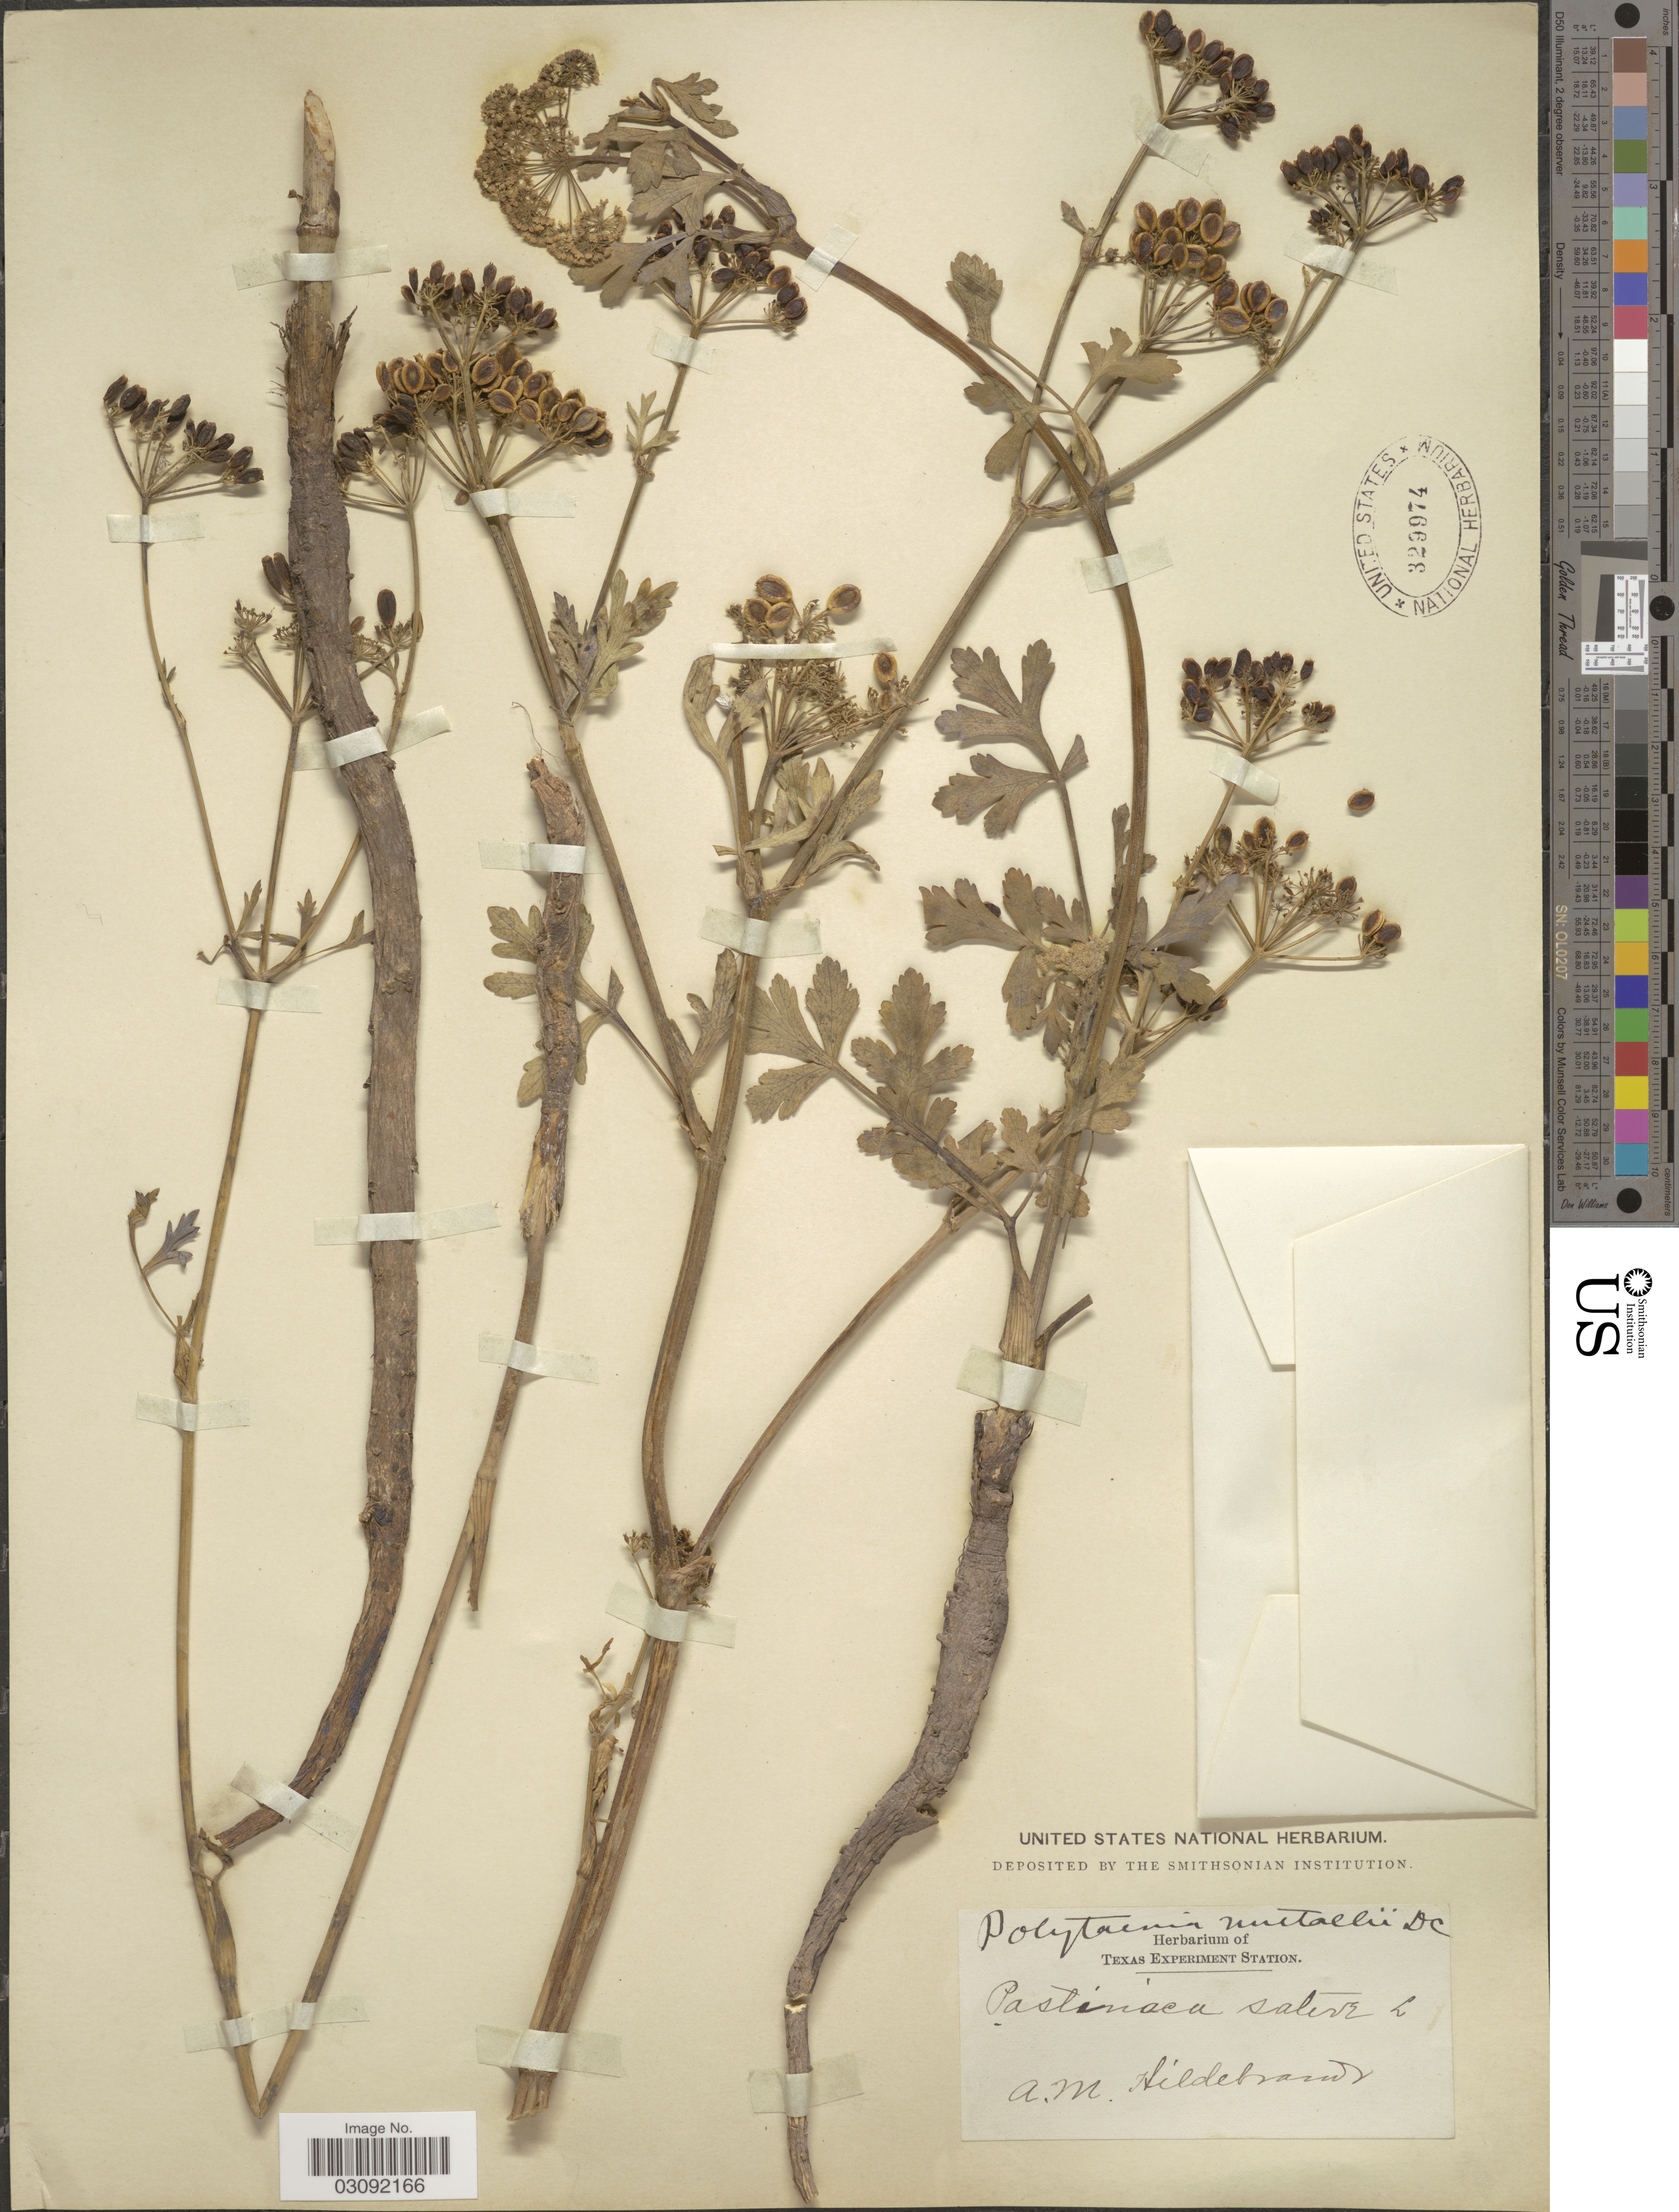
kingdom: Plantae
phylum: Tracheophyta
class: Magnoliopsida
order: Apiales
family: Apiaceae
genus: Polytaenia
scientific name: Polytaenia nuttallii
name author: DC.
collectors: A. Hildebrand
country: United States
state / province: Texas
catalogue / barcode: US 329974